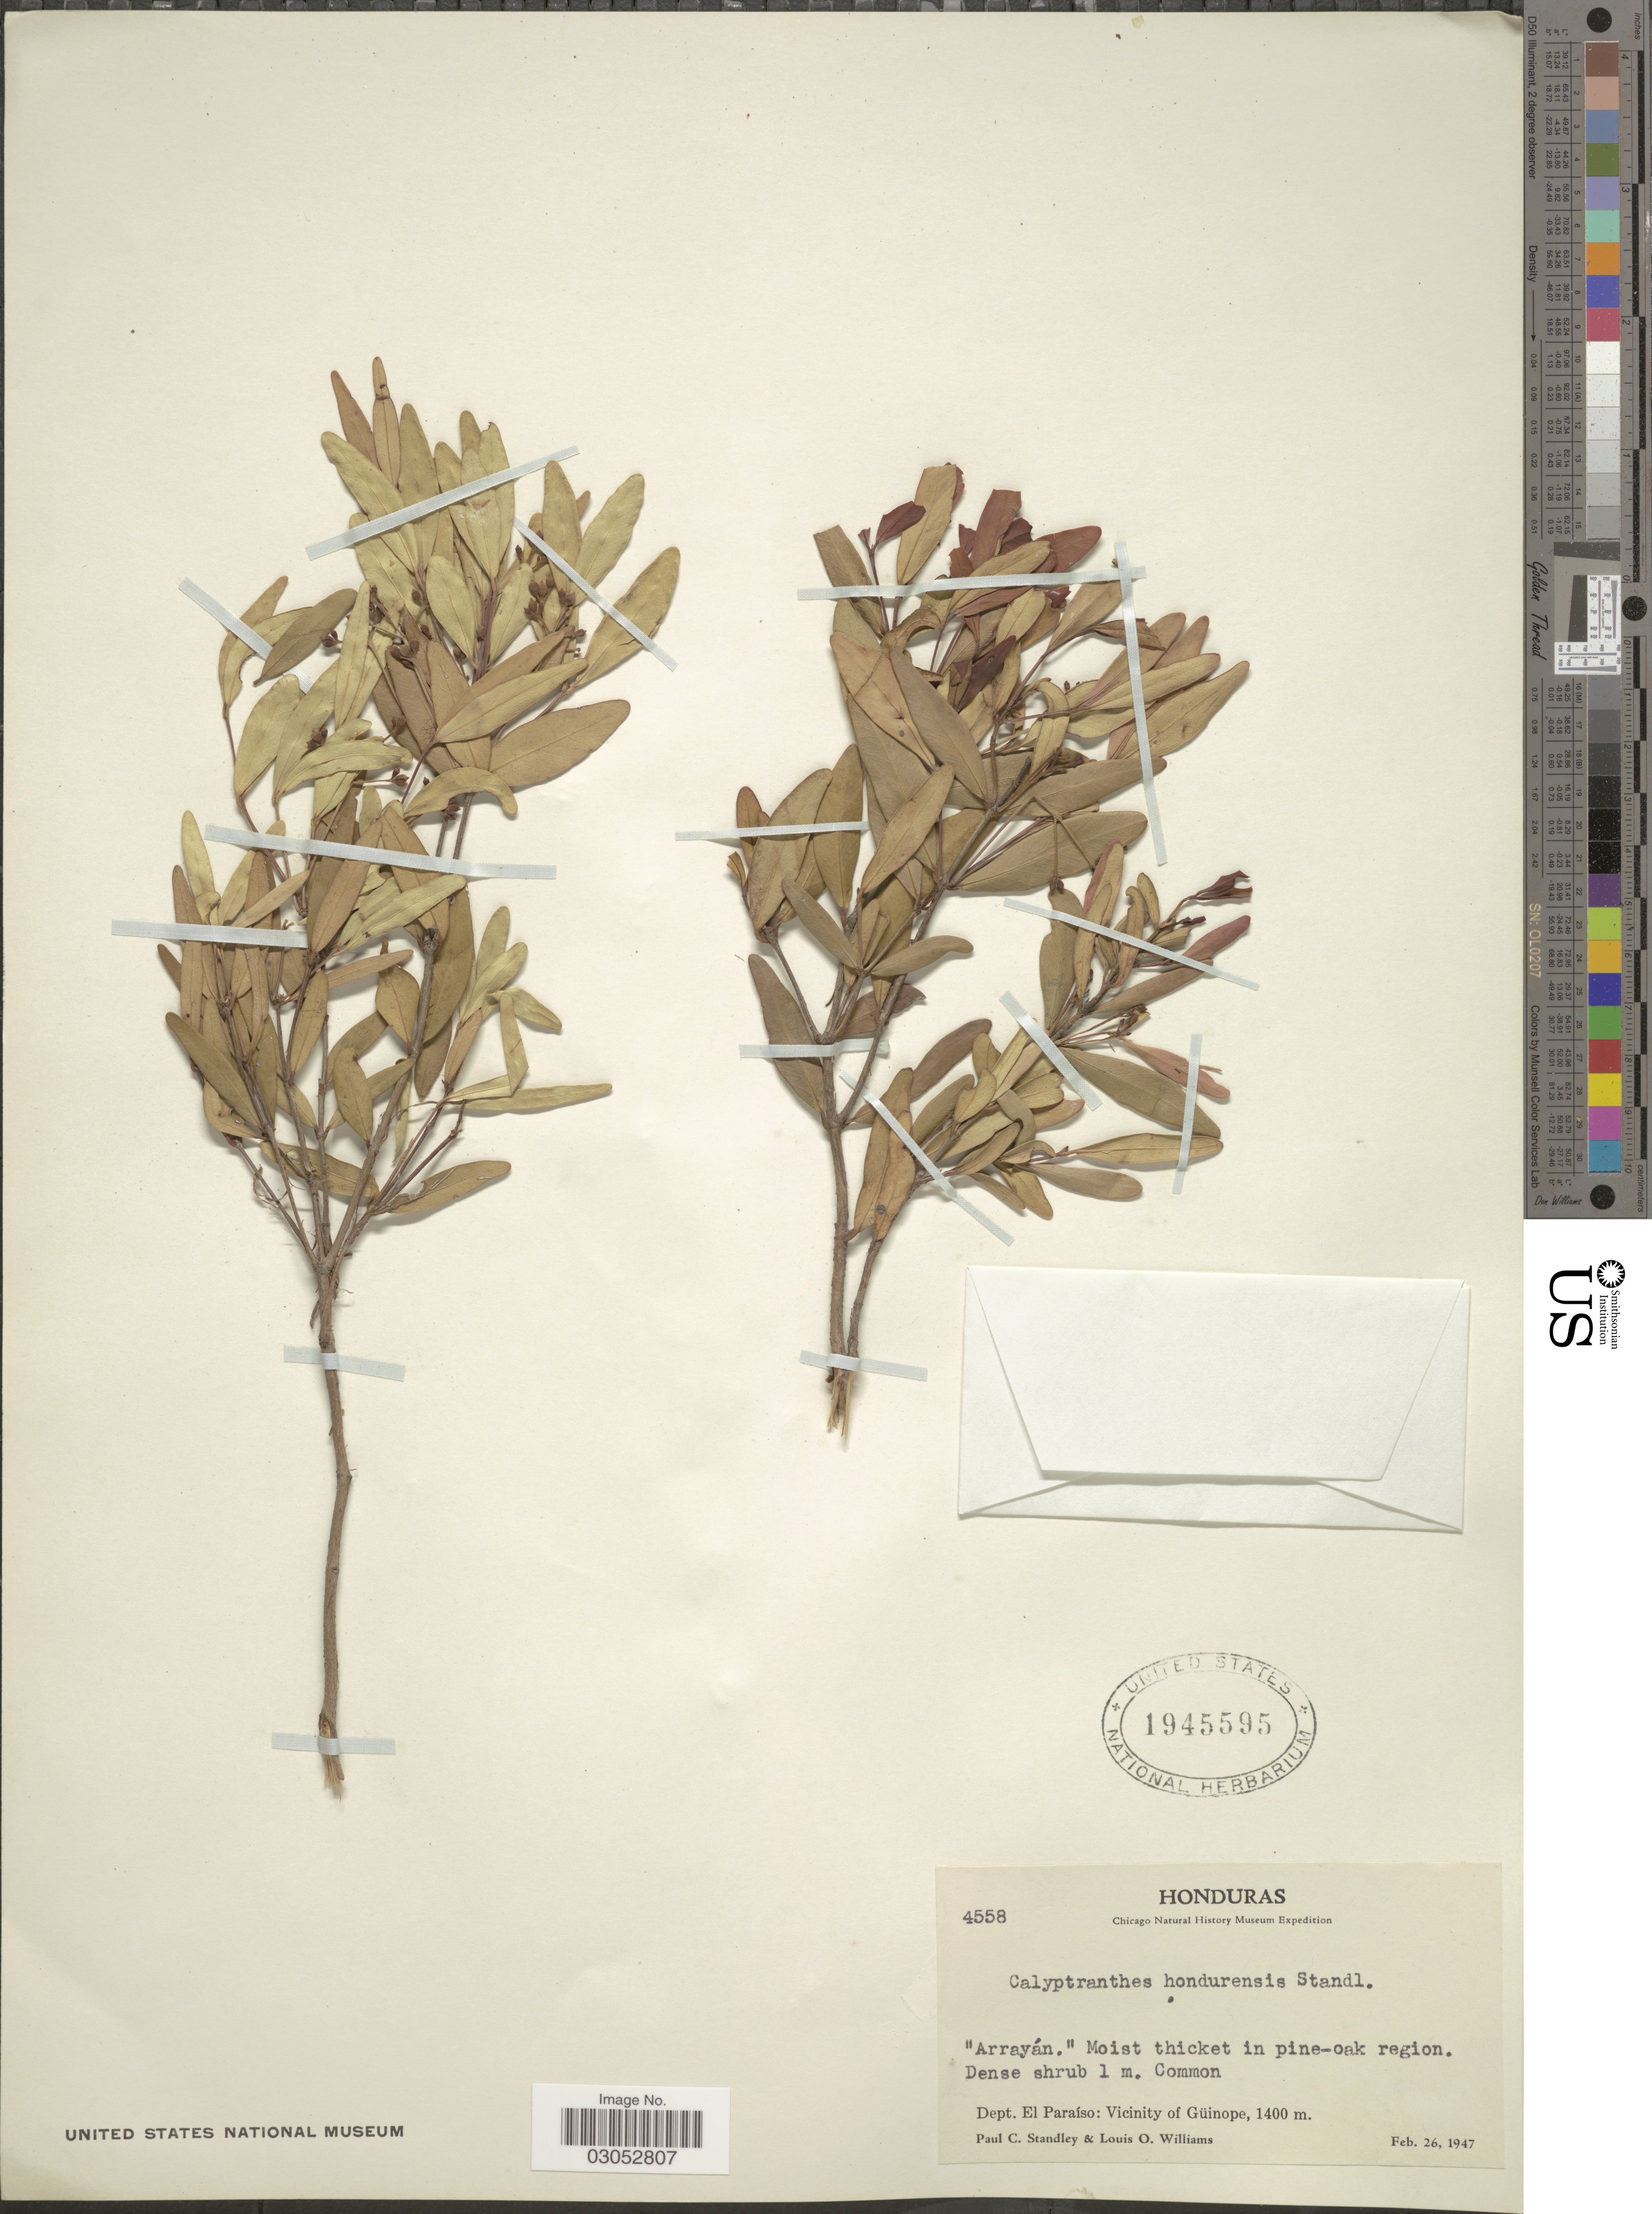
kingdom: Plantae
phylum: Tracheophyta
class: Magnoliopsida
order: Myrtales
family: Myrtaceae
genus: Myrcia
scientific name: Myrcia hondurensis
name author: (Standl.) A.R. Lourenço & Sánchez-Cháv.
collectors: P. C. Standley & L. O. Williams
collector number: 4558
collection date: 1947-02-26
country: Honduras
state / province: El Paraíso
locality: Arrayán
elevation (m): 1400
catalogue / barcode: US 1945595